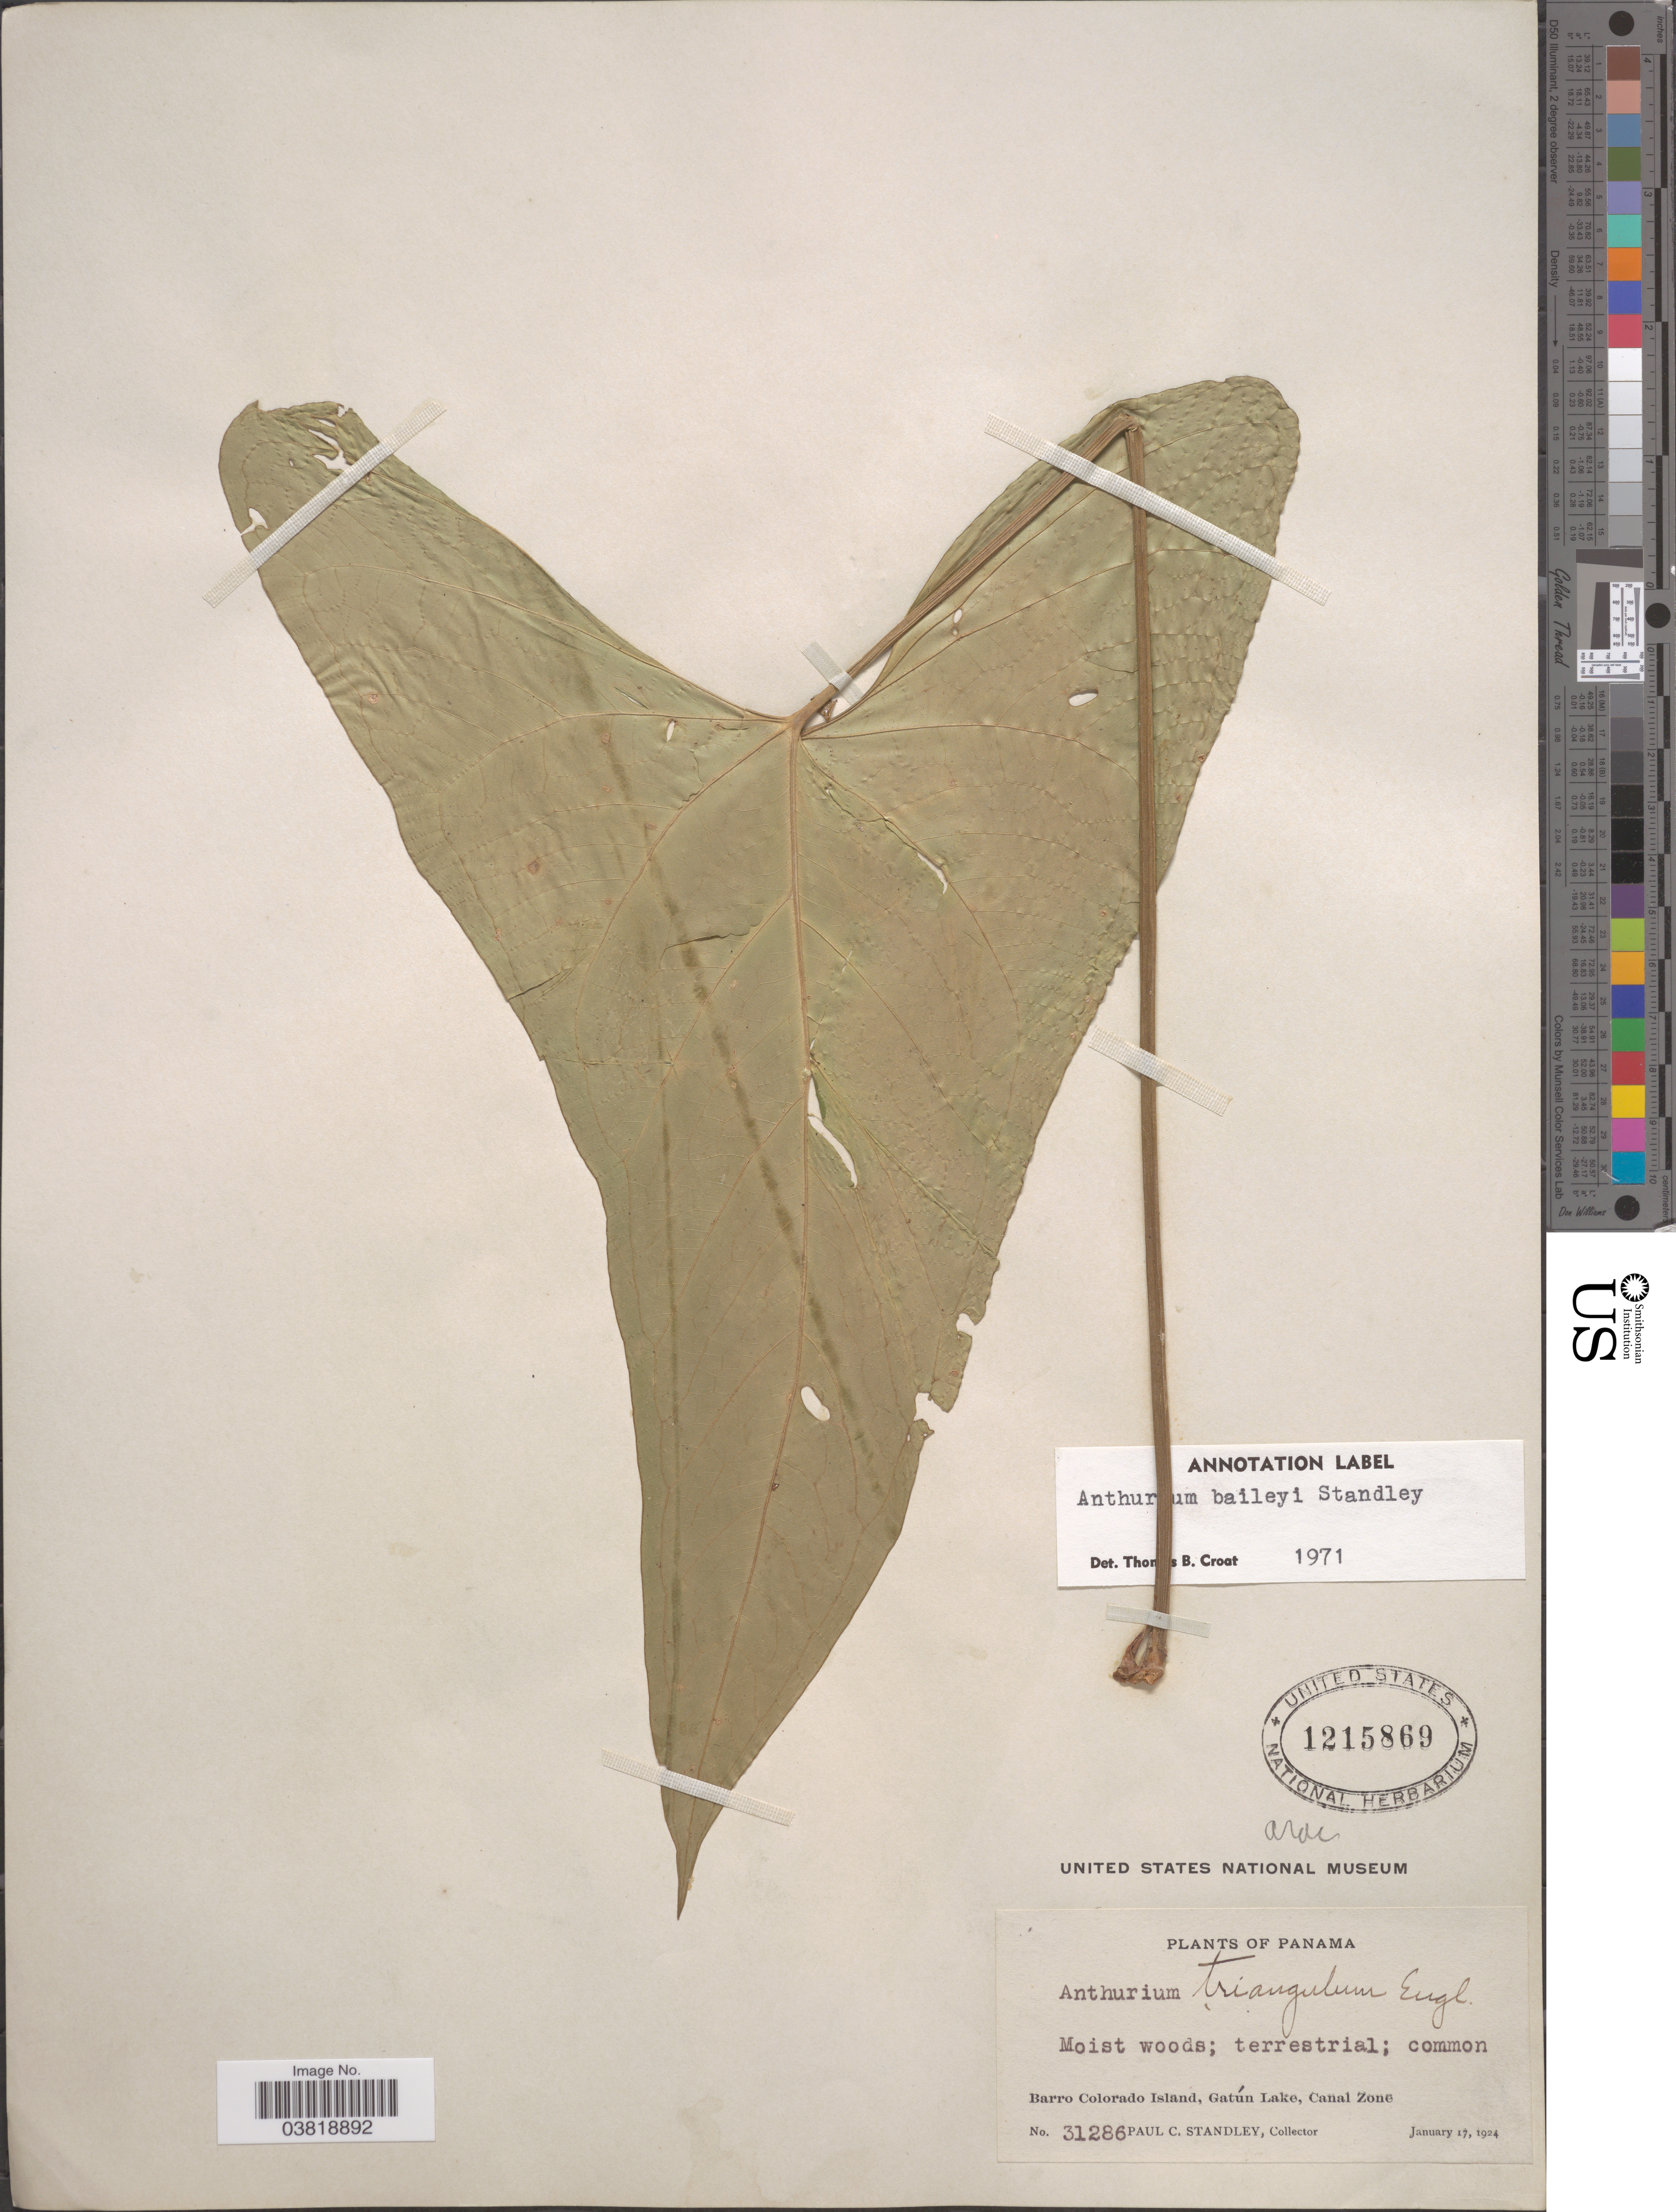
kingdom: Plantae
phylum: Tracheophyta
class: Liliopsida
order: Alismatales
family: Araceae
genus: Anthurium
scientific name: Anthurium ochranthum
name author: K. Koch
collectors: P. C. Standley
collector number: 31286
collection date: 1924-01-17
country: Panama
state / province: Panamá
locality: Barro Colorado Island, Gatún Lake, Canal Zone.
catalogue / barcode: US 1215869